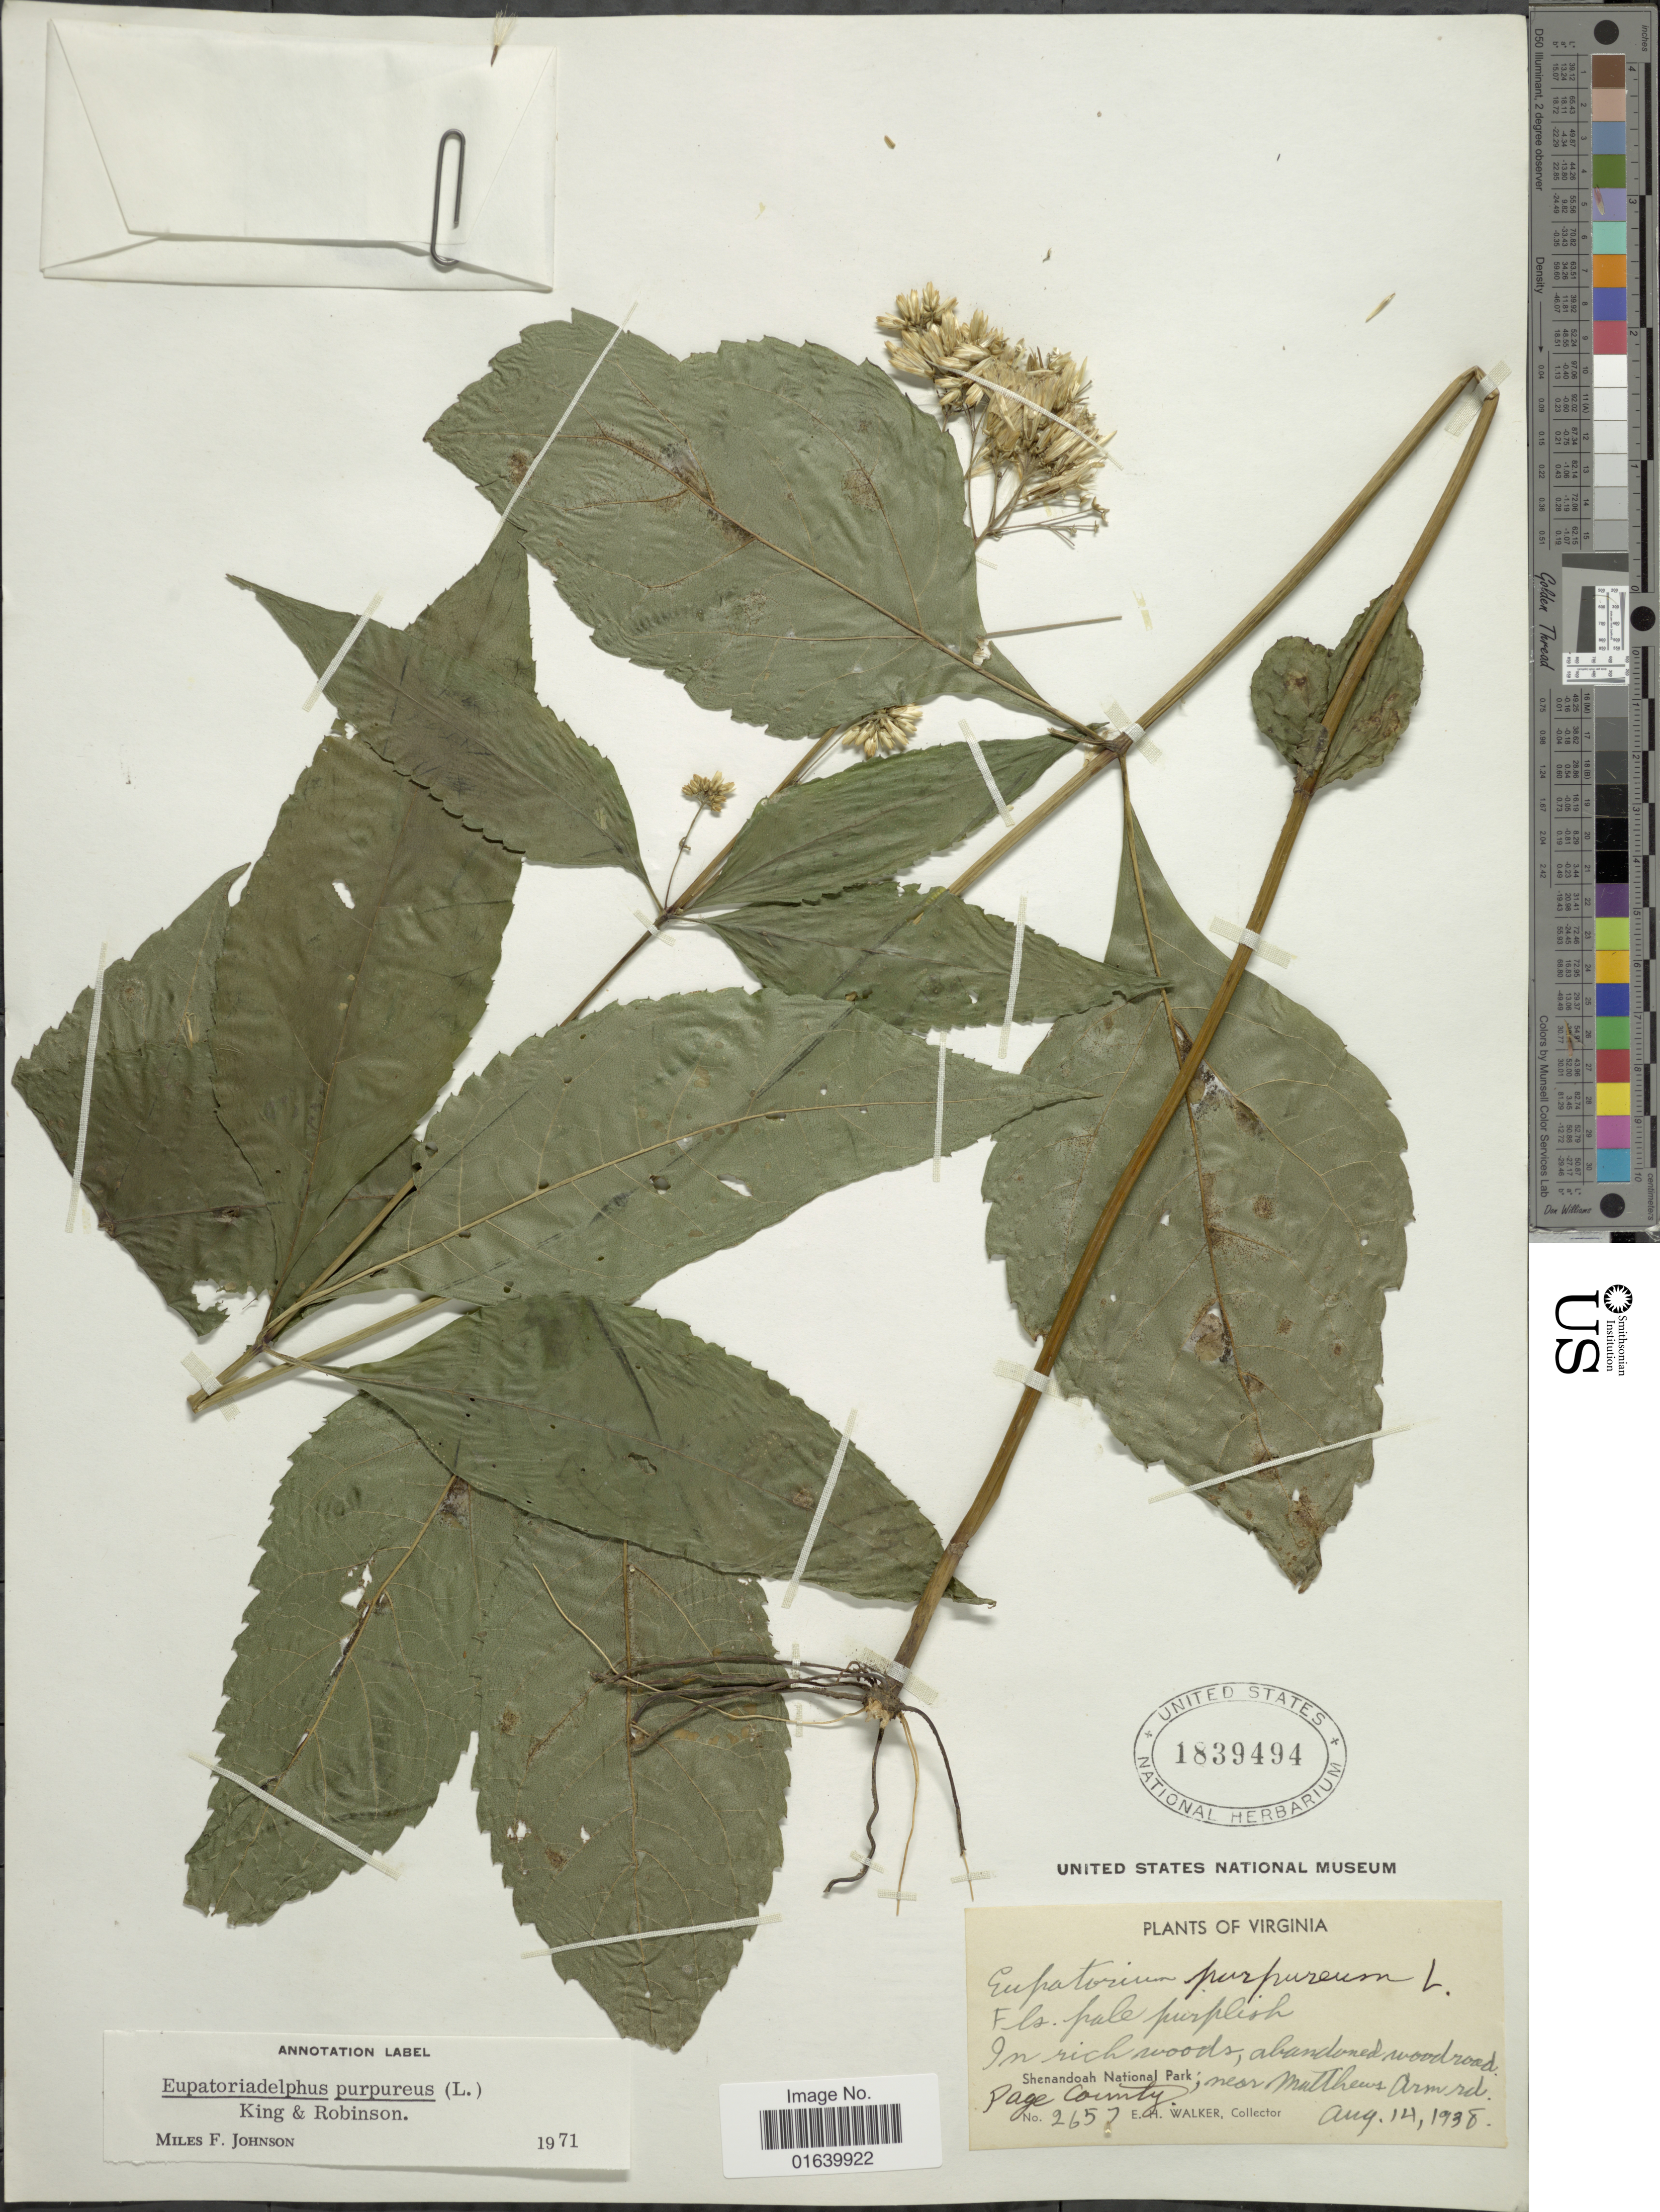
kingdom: Plantae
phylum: Tracheophyta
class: Magnoliopsida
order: Asterales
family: Asteraceae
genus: Eupatorium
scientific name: Eupatorium purpureum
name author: (L.) E.E. Lamont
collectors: E. H. Walker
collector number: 2657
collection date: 1938-08-14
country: United States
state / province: Virginia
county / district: Page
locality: Virginia, Shenandoah National Park: near Matthews Arm rd. Page County.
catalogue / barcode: US 1839494